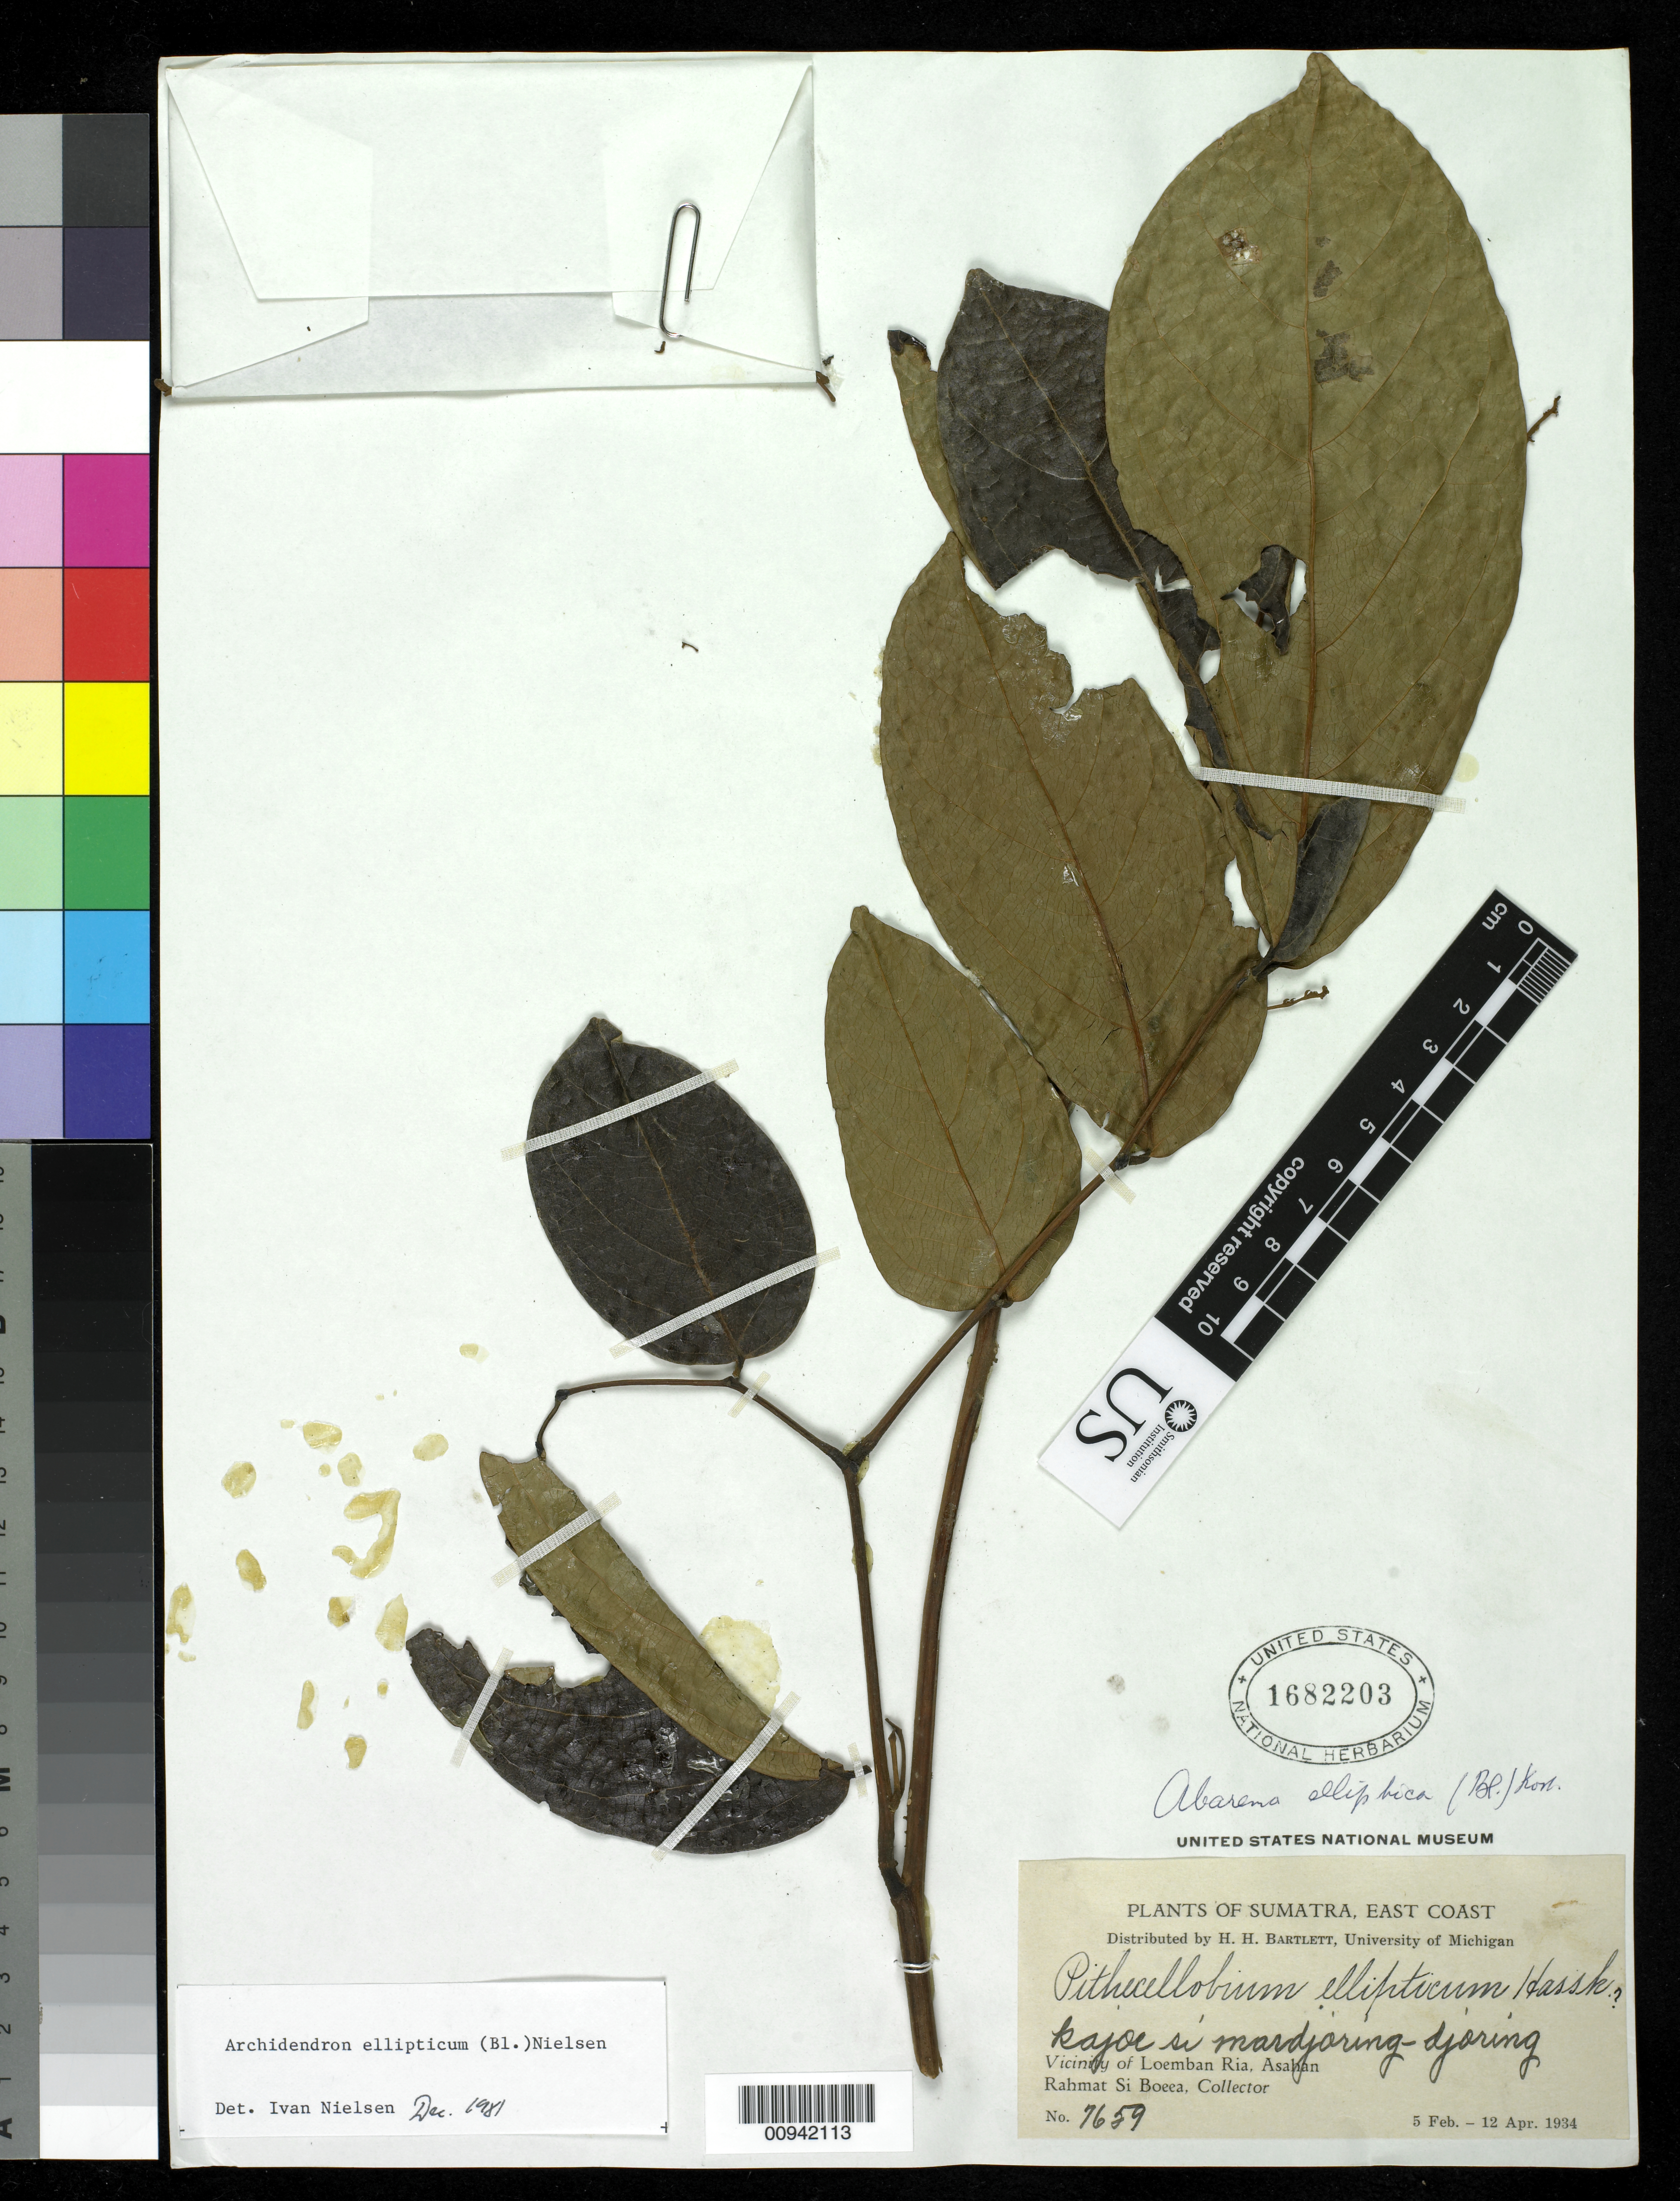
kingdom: Plantae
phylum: Tracheophyta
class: Magnoliopsida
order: Fabales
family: Fabaceae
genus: Archidendron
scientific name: Archidendron ellipticum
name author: (Blume) I.C. Nielsen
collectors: Rahmat Si Boeea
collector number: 7659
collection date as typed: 05 Feb 1934 to 12 Apr 1934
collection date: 1934-02-05/1934-04-12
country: Indonesia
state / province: Sumatra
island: Sumatra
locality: Sumatra, East Coast. Vicinity of Loemban Ria, Asahan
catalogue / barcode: US 1682203